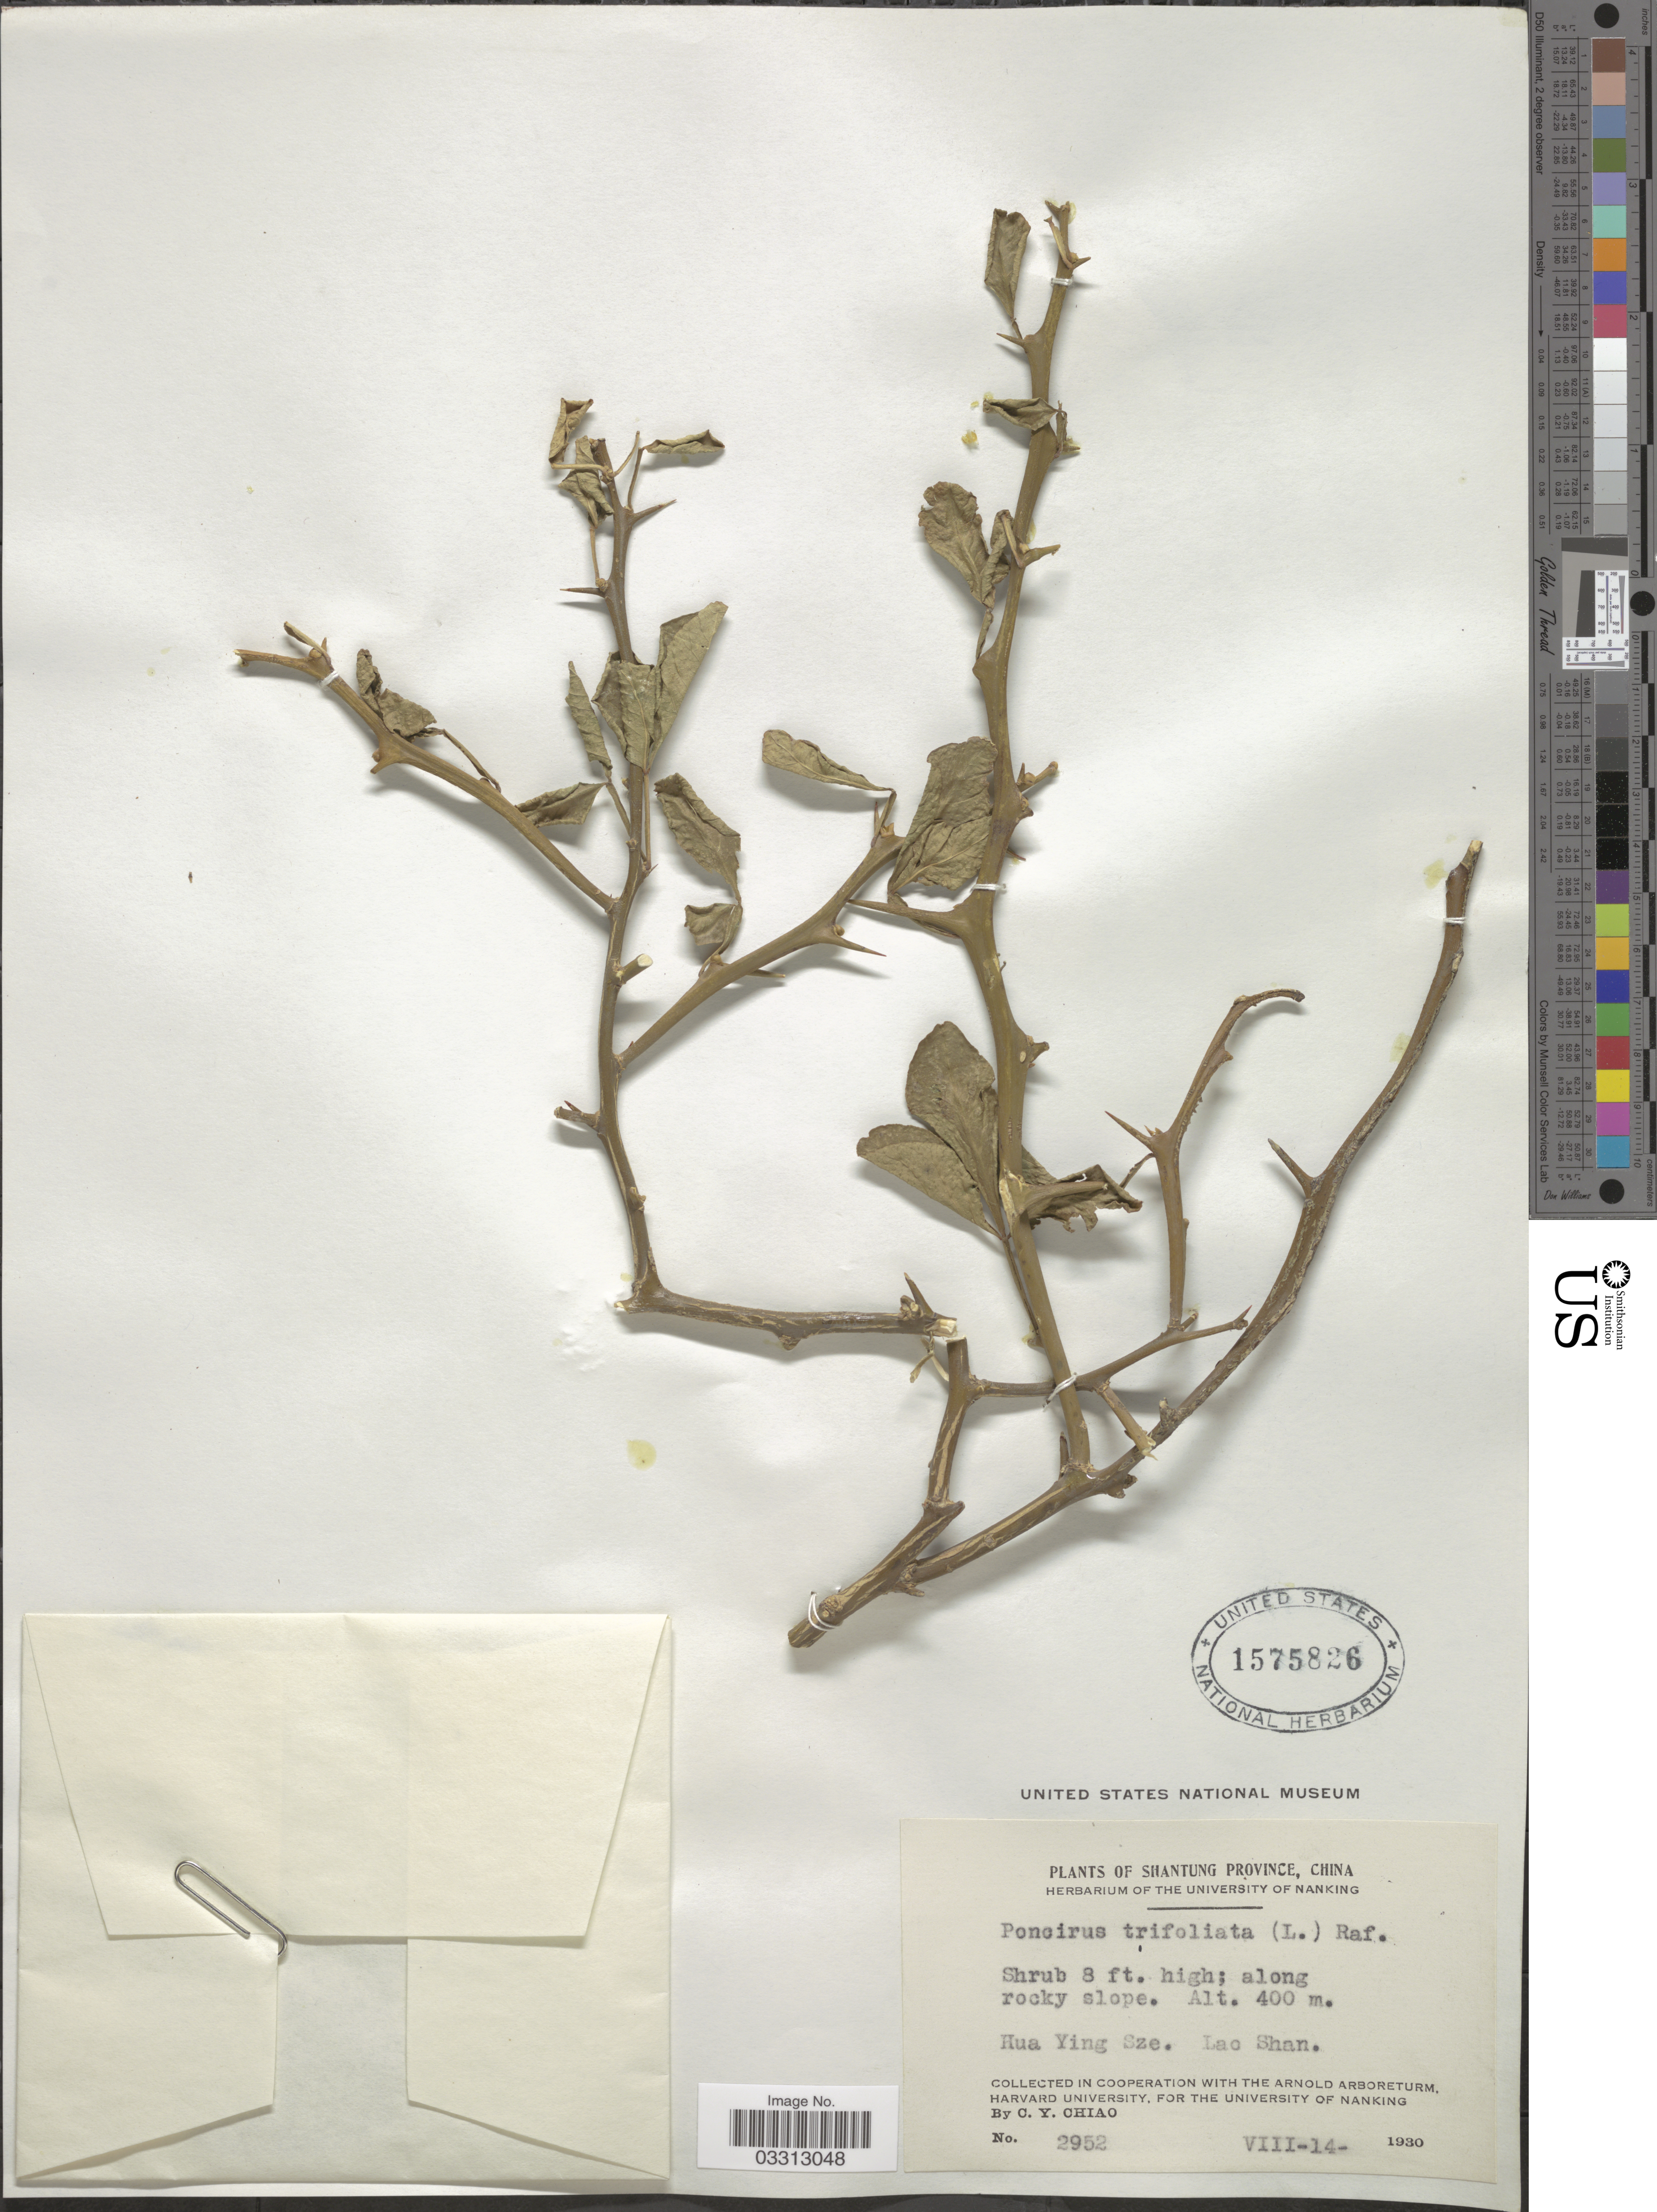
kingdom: Plantae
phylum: Tracheophyta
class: Magnoliopsida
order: Sapindales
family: Rutaceae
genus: Citrus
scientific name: Citrus trifoliata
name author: L.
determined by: Strong, Mark T., (BOT), Smithsonian Institution - National Museum of Natural History (UNITED STATES)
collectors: C. Y. Chiao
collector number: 2952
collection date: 1930-08-14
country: China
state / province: Shandong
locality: Shantung Province. Hua Ying Sze. Lao Shan.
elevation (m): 400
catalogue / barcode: US 1575826